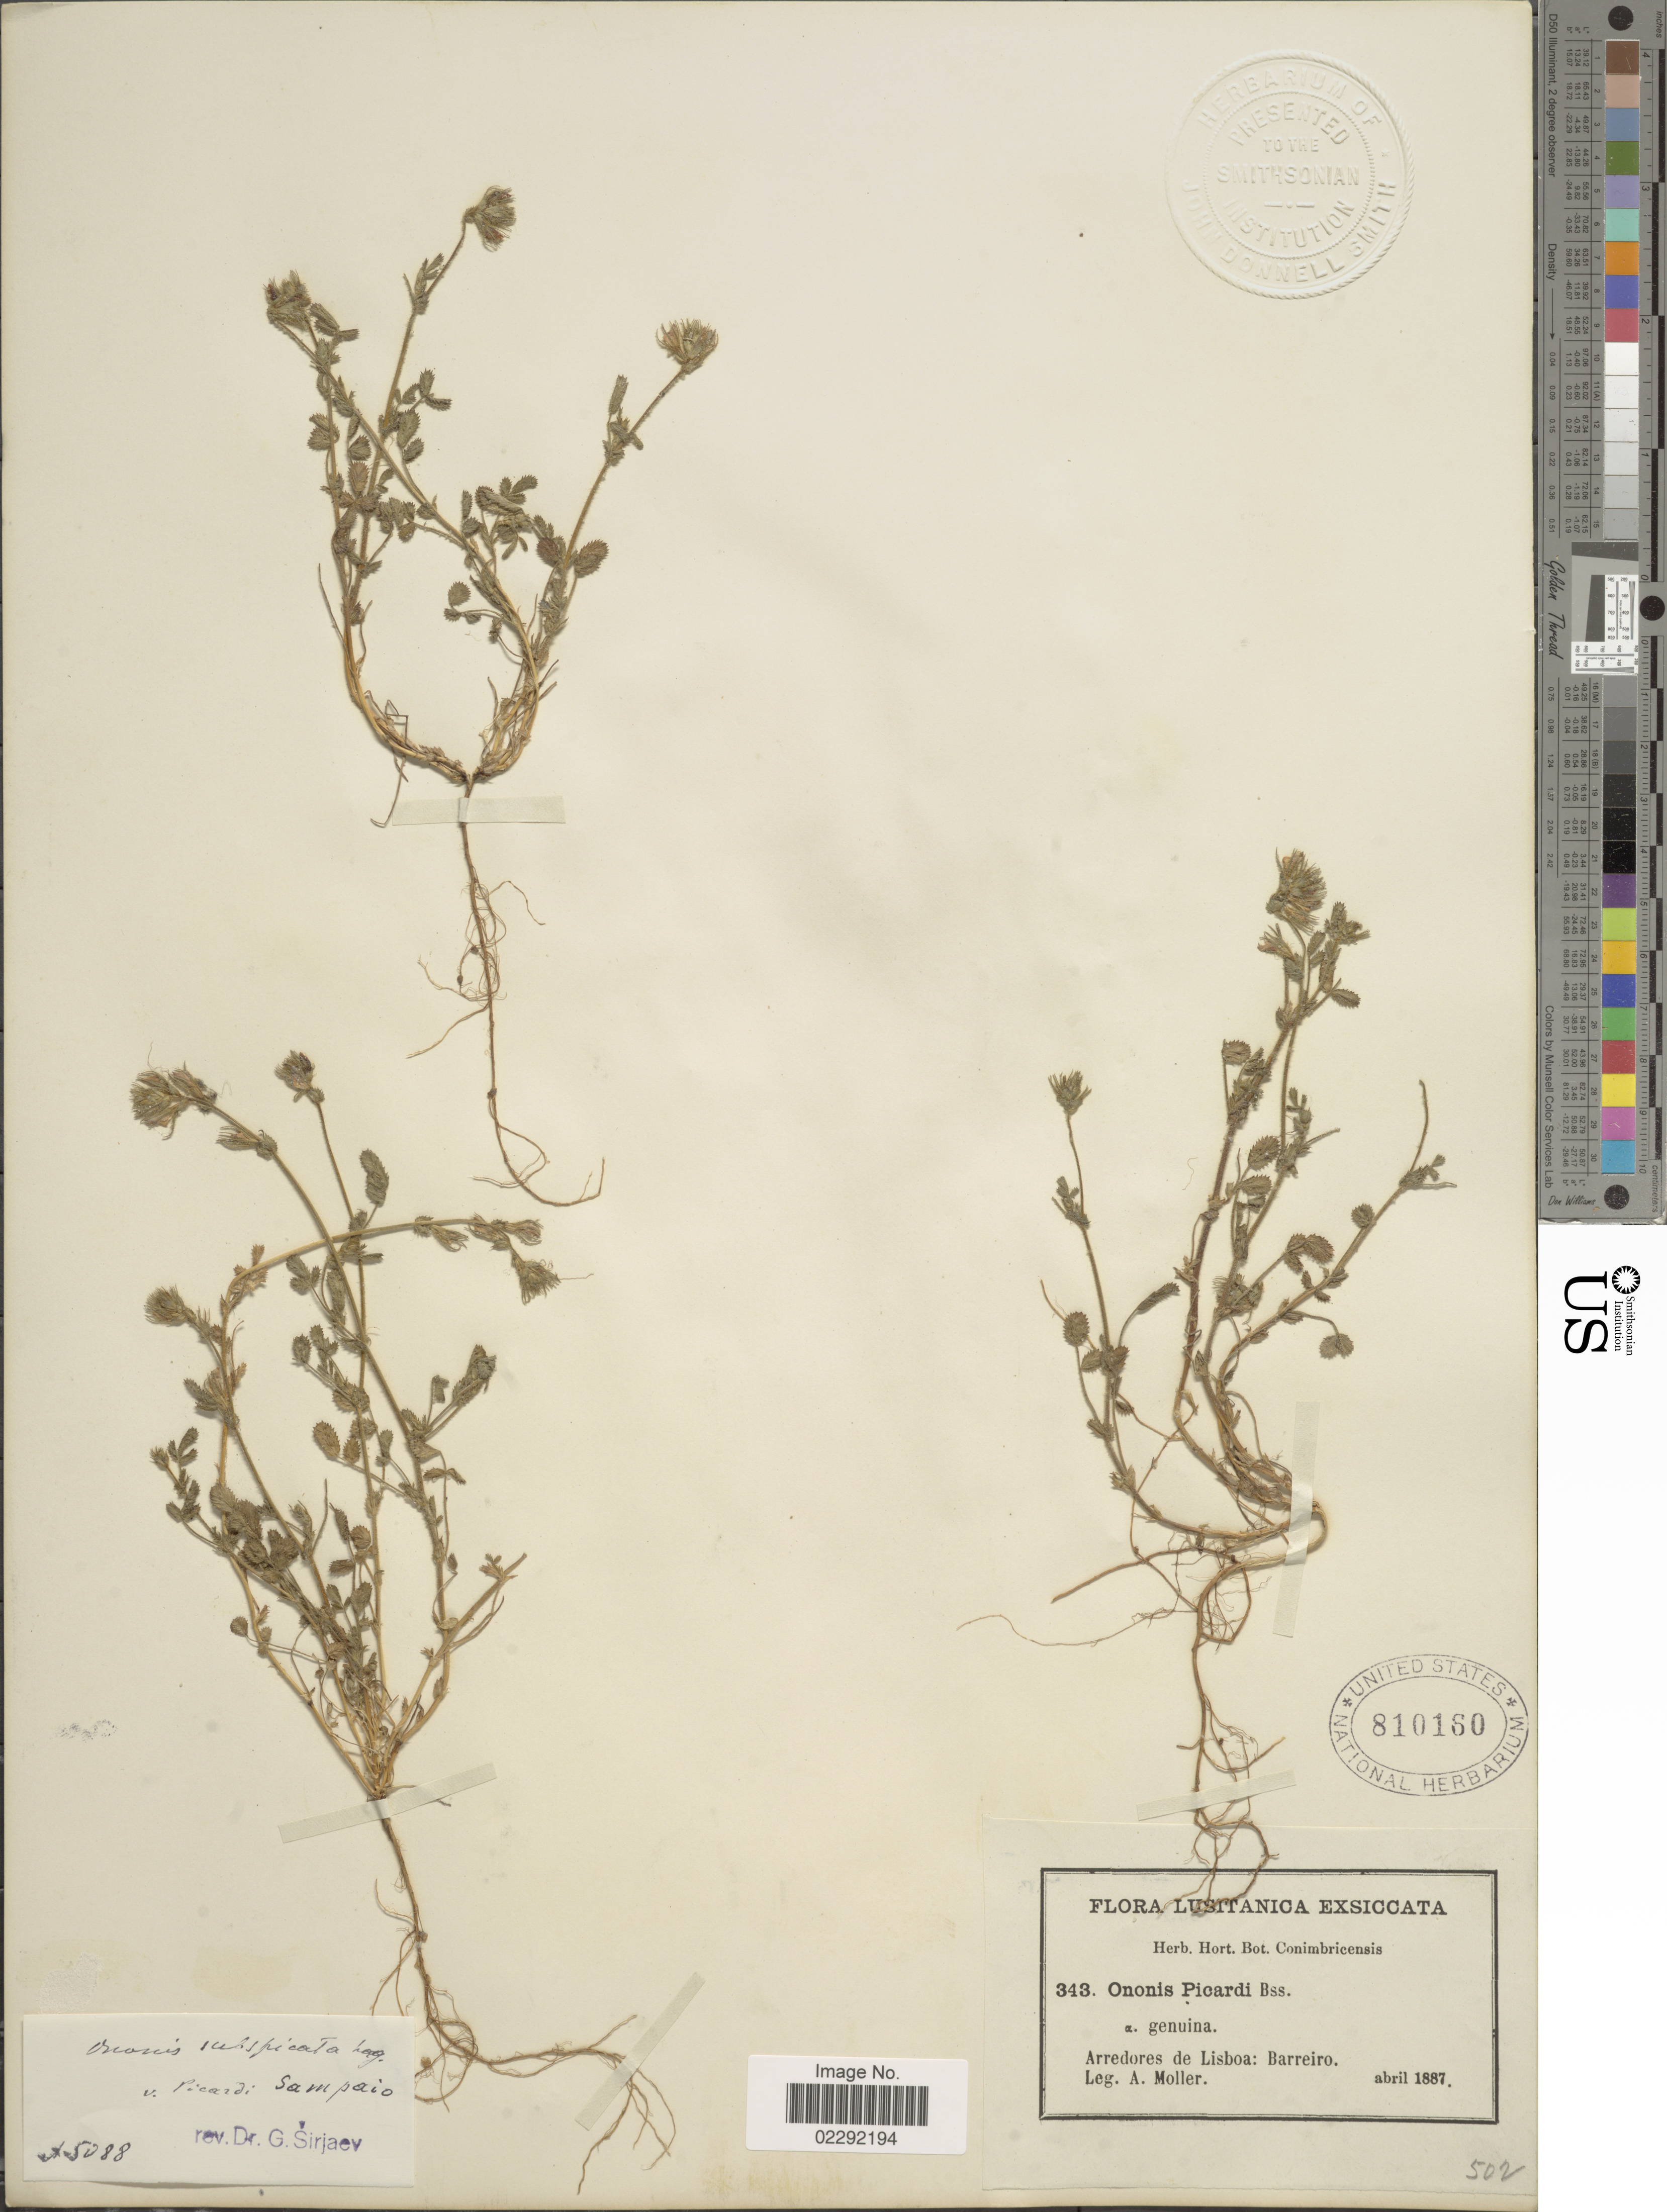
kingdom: Plantae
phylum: Tracheophyta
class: Magnoliopsida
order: Fabales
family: Fabaceae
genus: Ononis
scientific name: Ononis subspicata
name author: Lag.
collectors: A. Moller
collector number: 343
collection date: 1887-04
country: Portugal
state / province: Lisboa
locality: Lusitanica. Barreiro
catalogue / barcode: US 810160